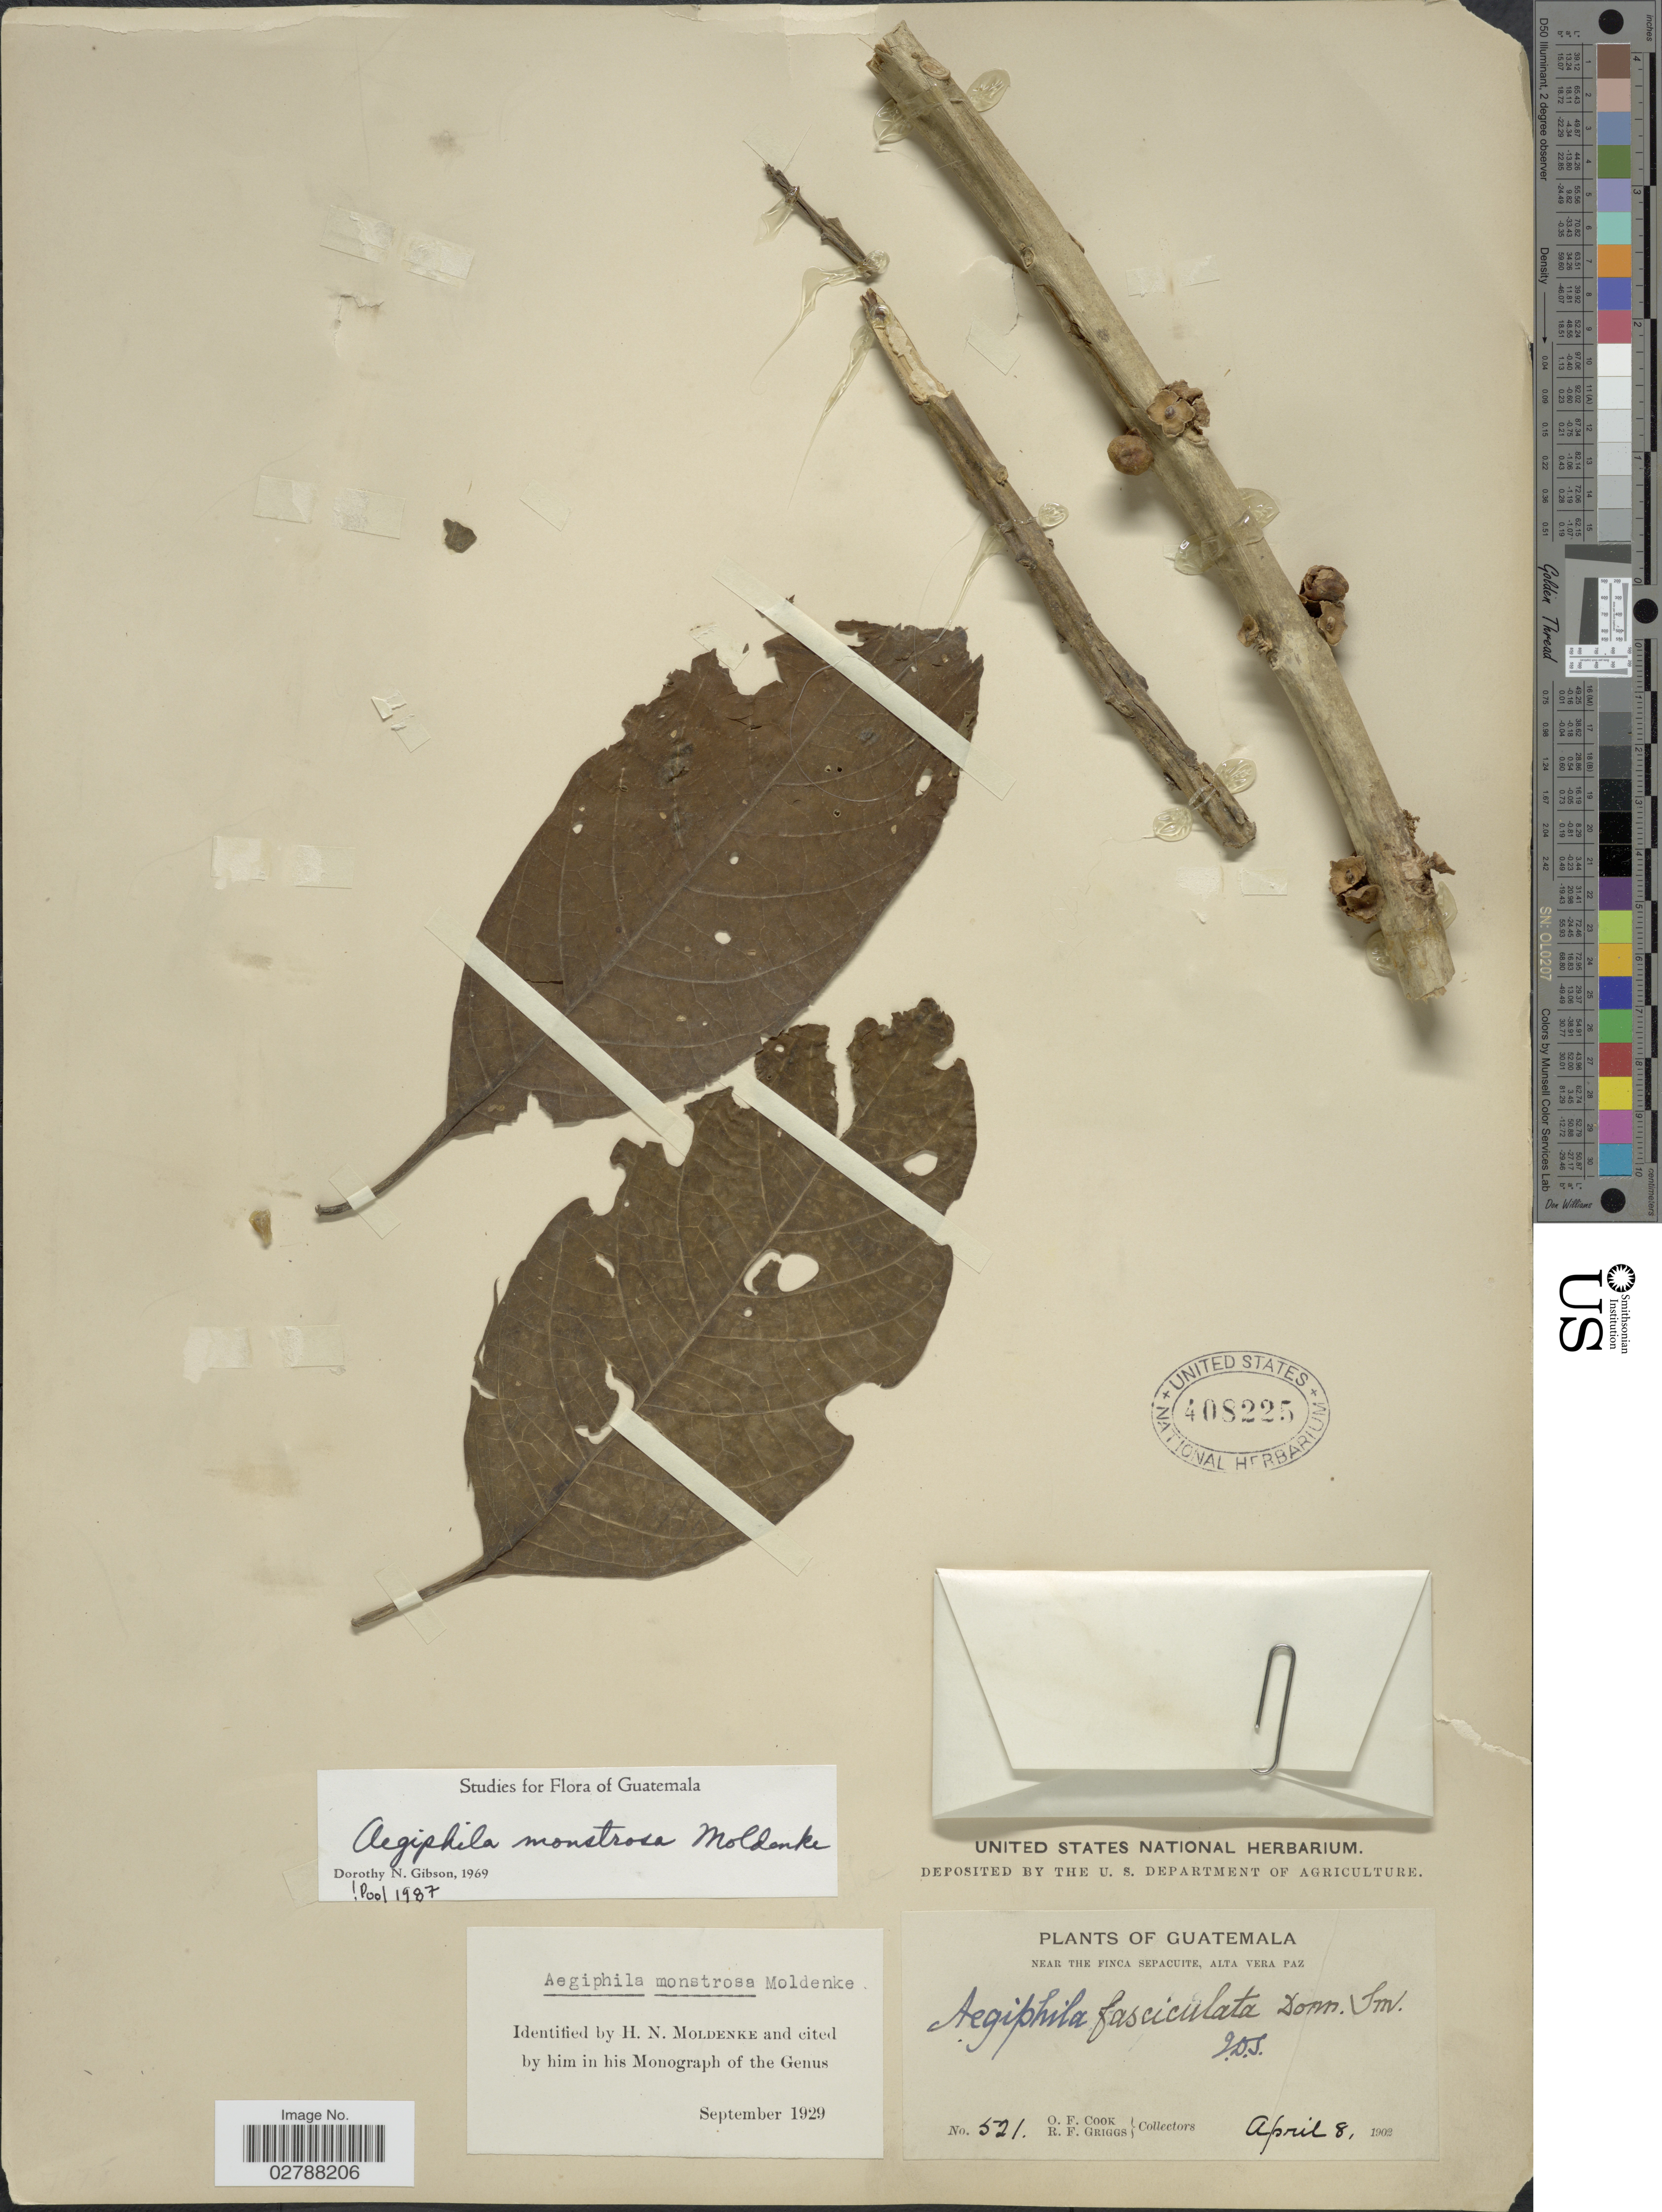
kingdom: Plantae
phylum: Tracheophyta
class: Magnoliopsida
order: Lamiales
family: Lamiaceae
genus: Aegiphila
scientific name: Aegiphila monstrosa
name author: Moldenke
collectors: O. F. Cook & R. F. Griggs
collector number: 521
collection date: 1902-04-08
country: Guatemala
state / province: Alta Verapaz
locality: Near the finca Sepacuite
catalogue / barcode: US 408225